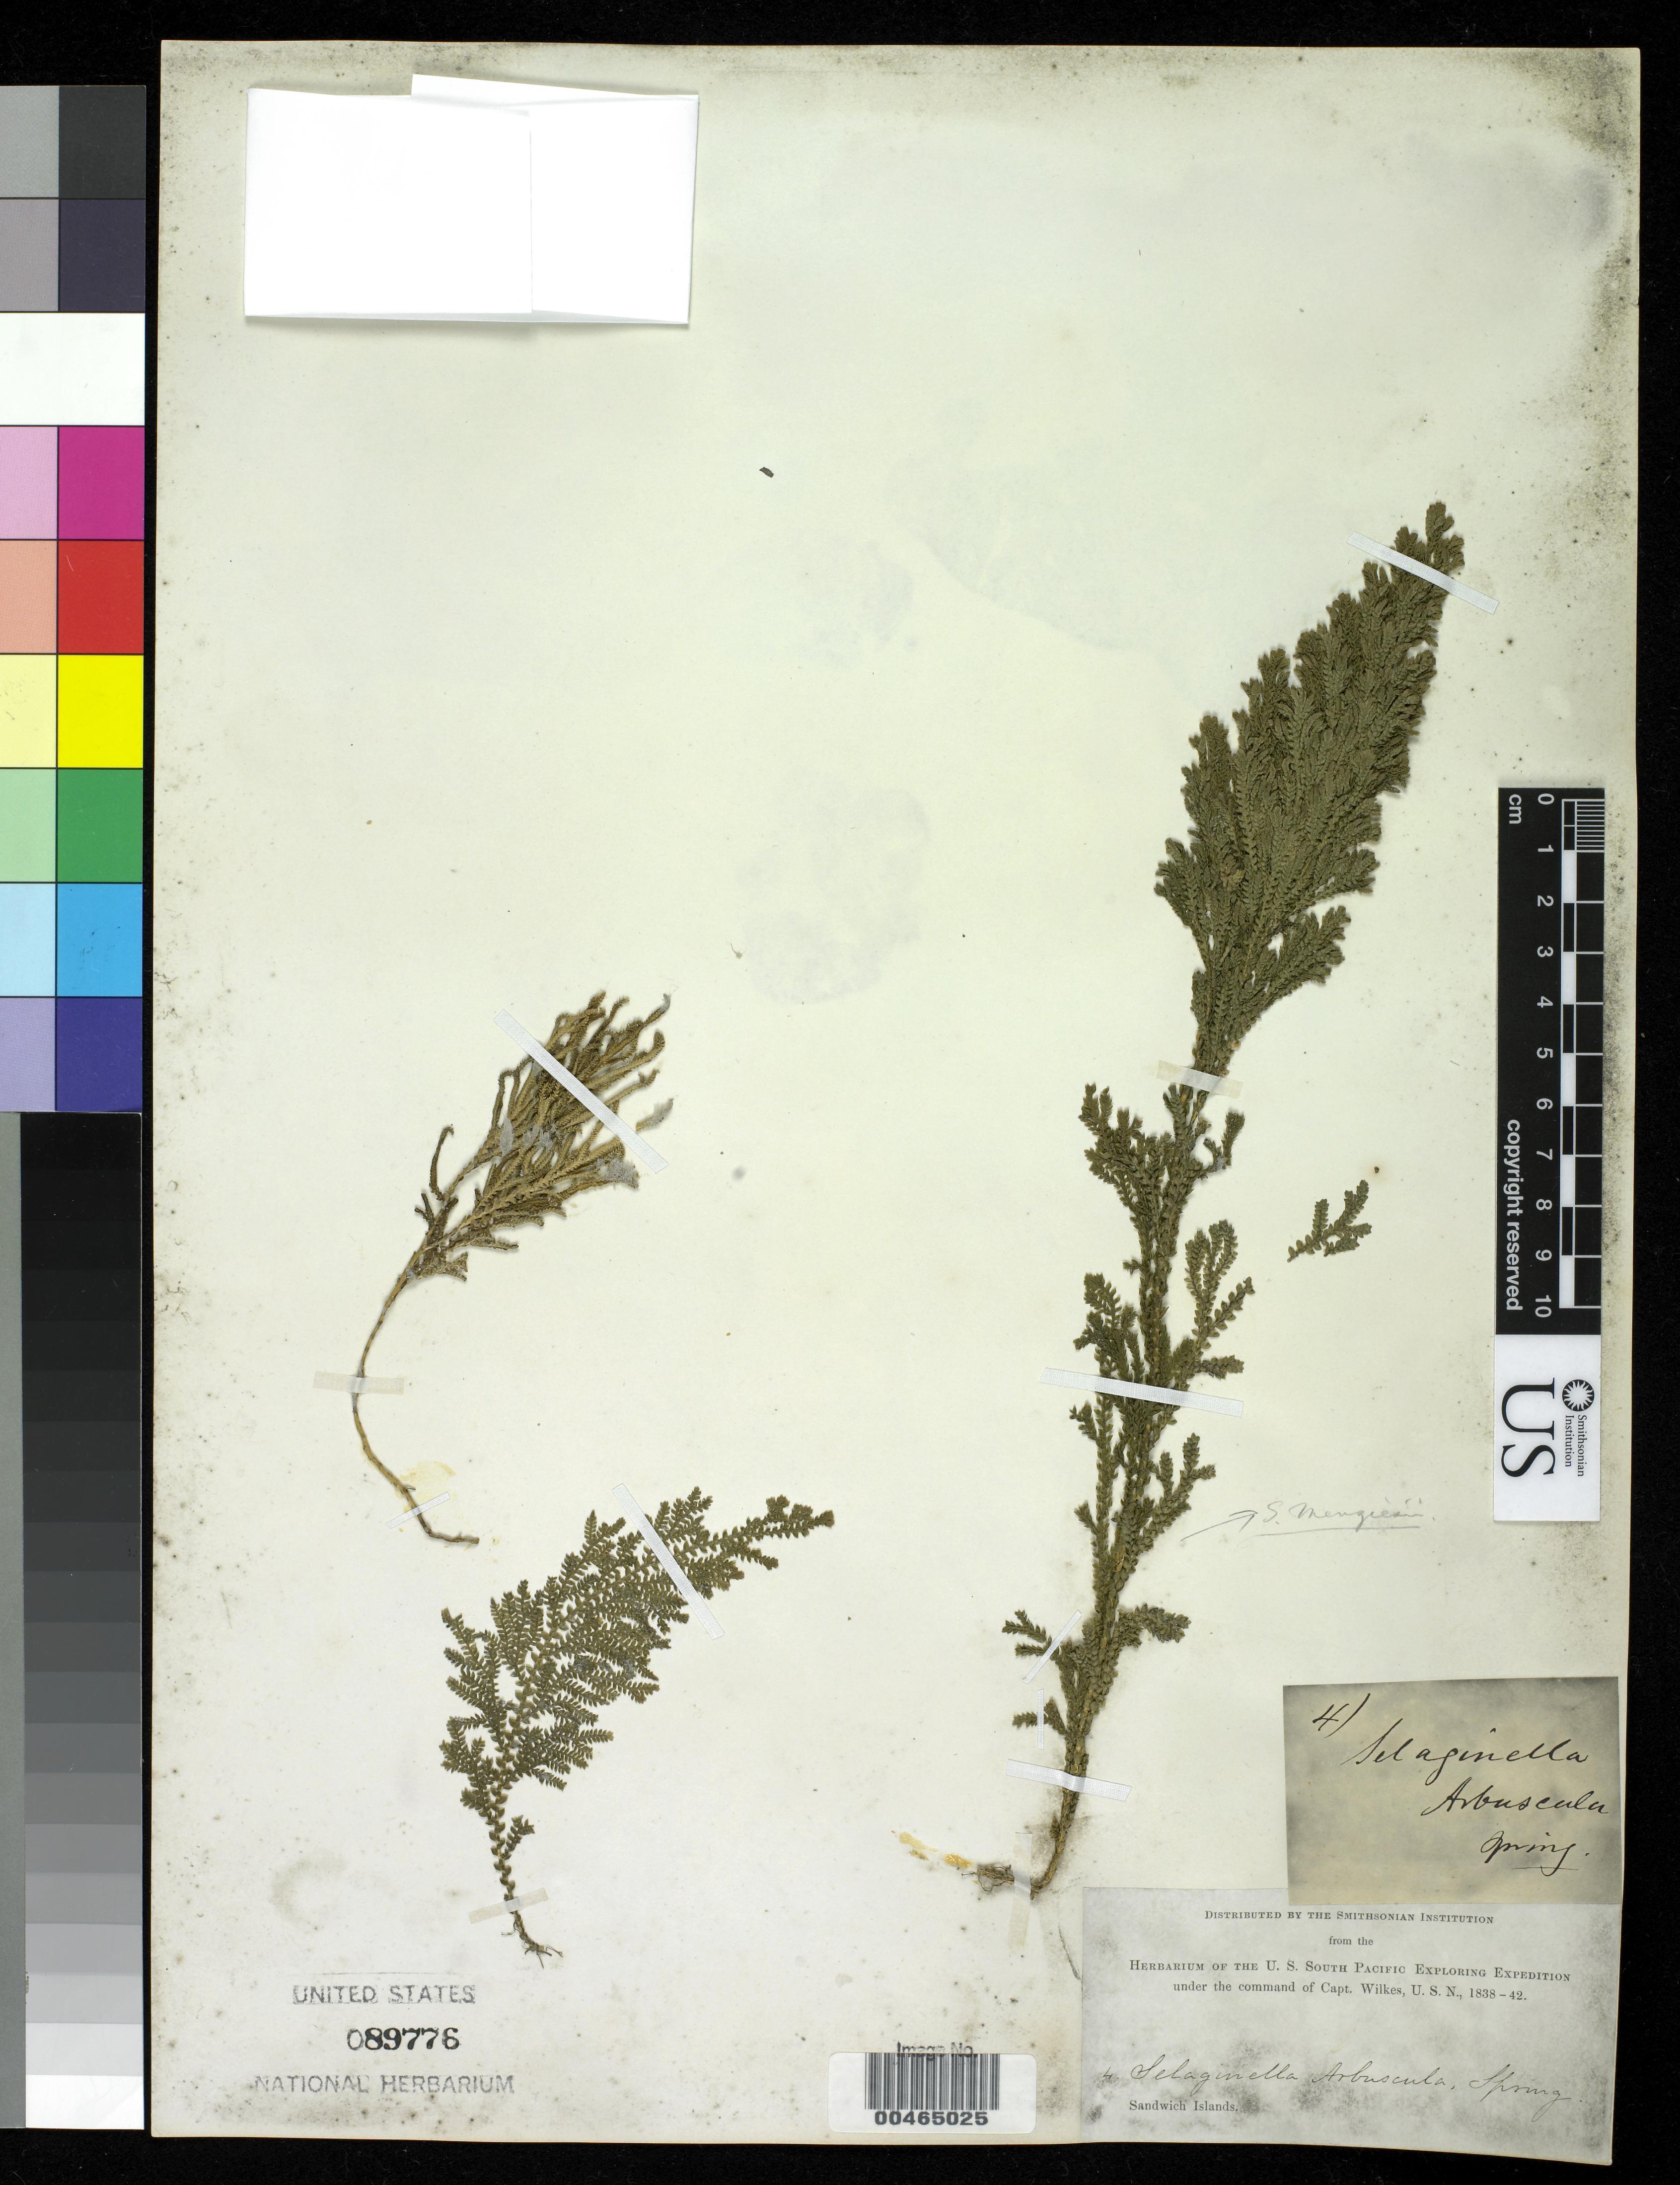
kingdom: Plantae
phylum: Tracheophyta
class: Lycopodiopsida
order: Selaginellales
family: Selaginellaceae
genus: Selaginella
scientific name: Selaginella arbuscula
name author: (Kualf.) Spring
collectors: Wilkes Explor. Exped.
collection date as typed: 1838 to -- --- 1842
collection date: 1838/1842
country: United States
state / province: Hawaii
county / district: Hawaii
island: Hawaii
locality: Sandwich Islands, Hawaii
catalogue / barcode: US 89776